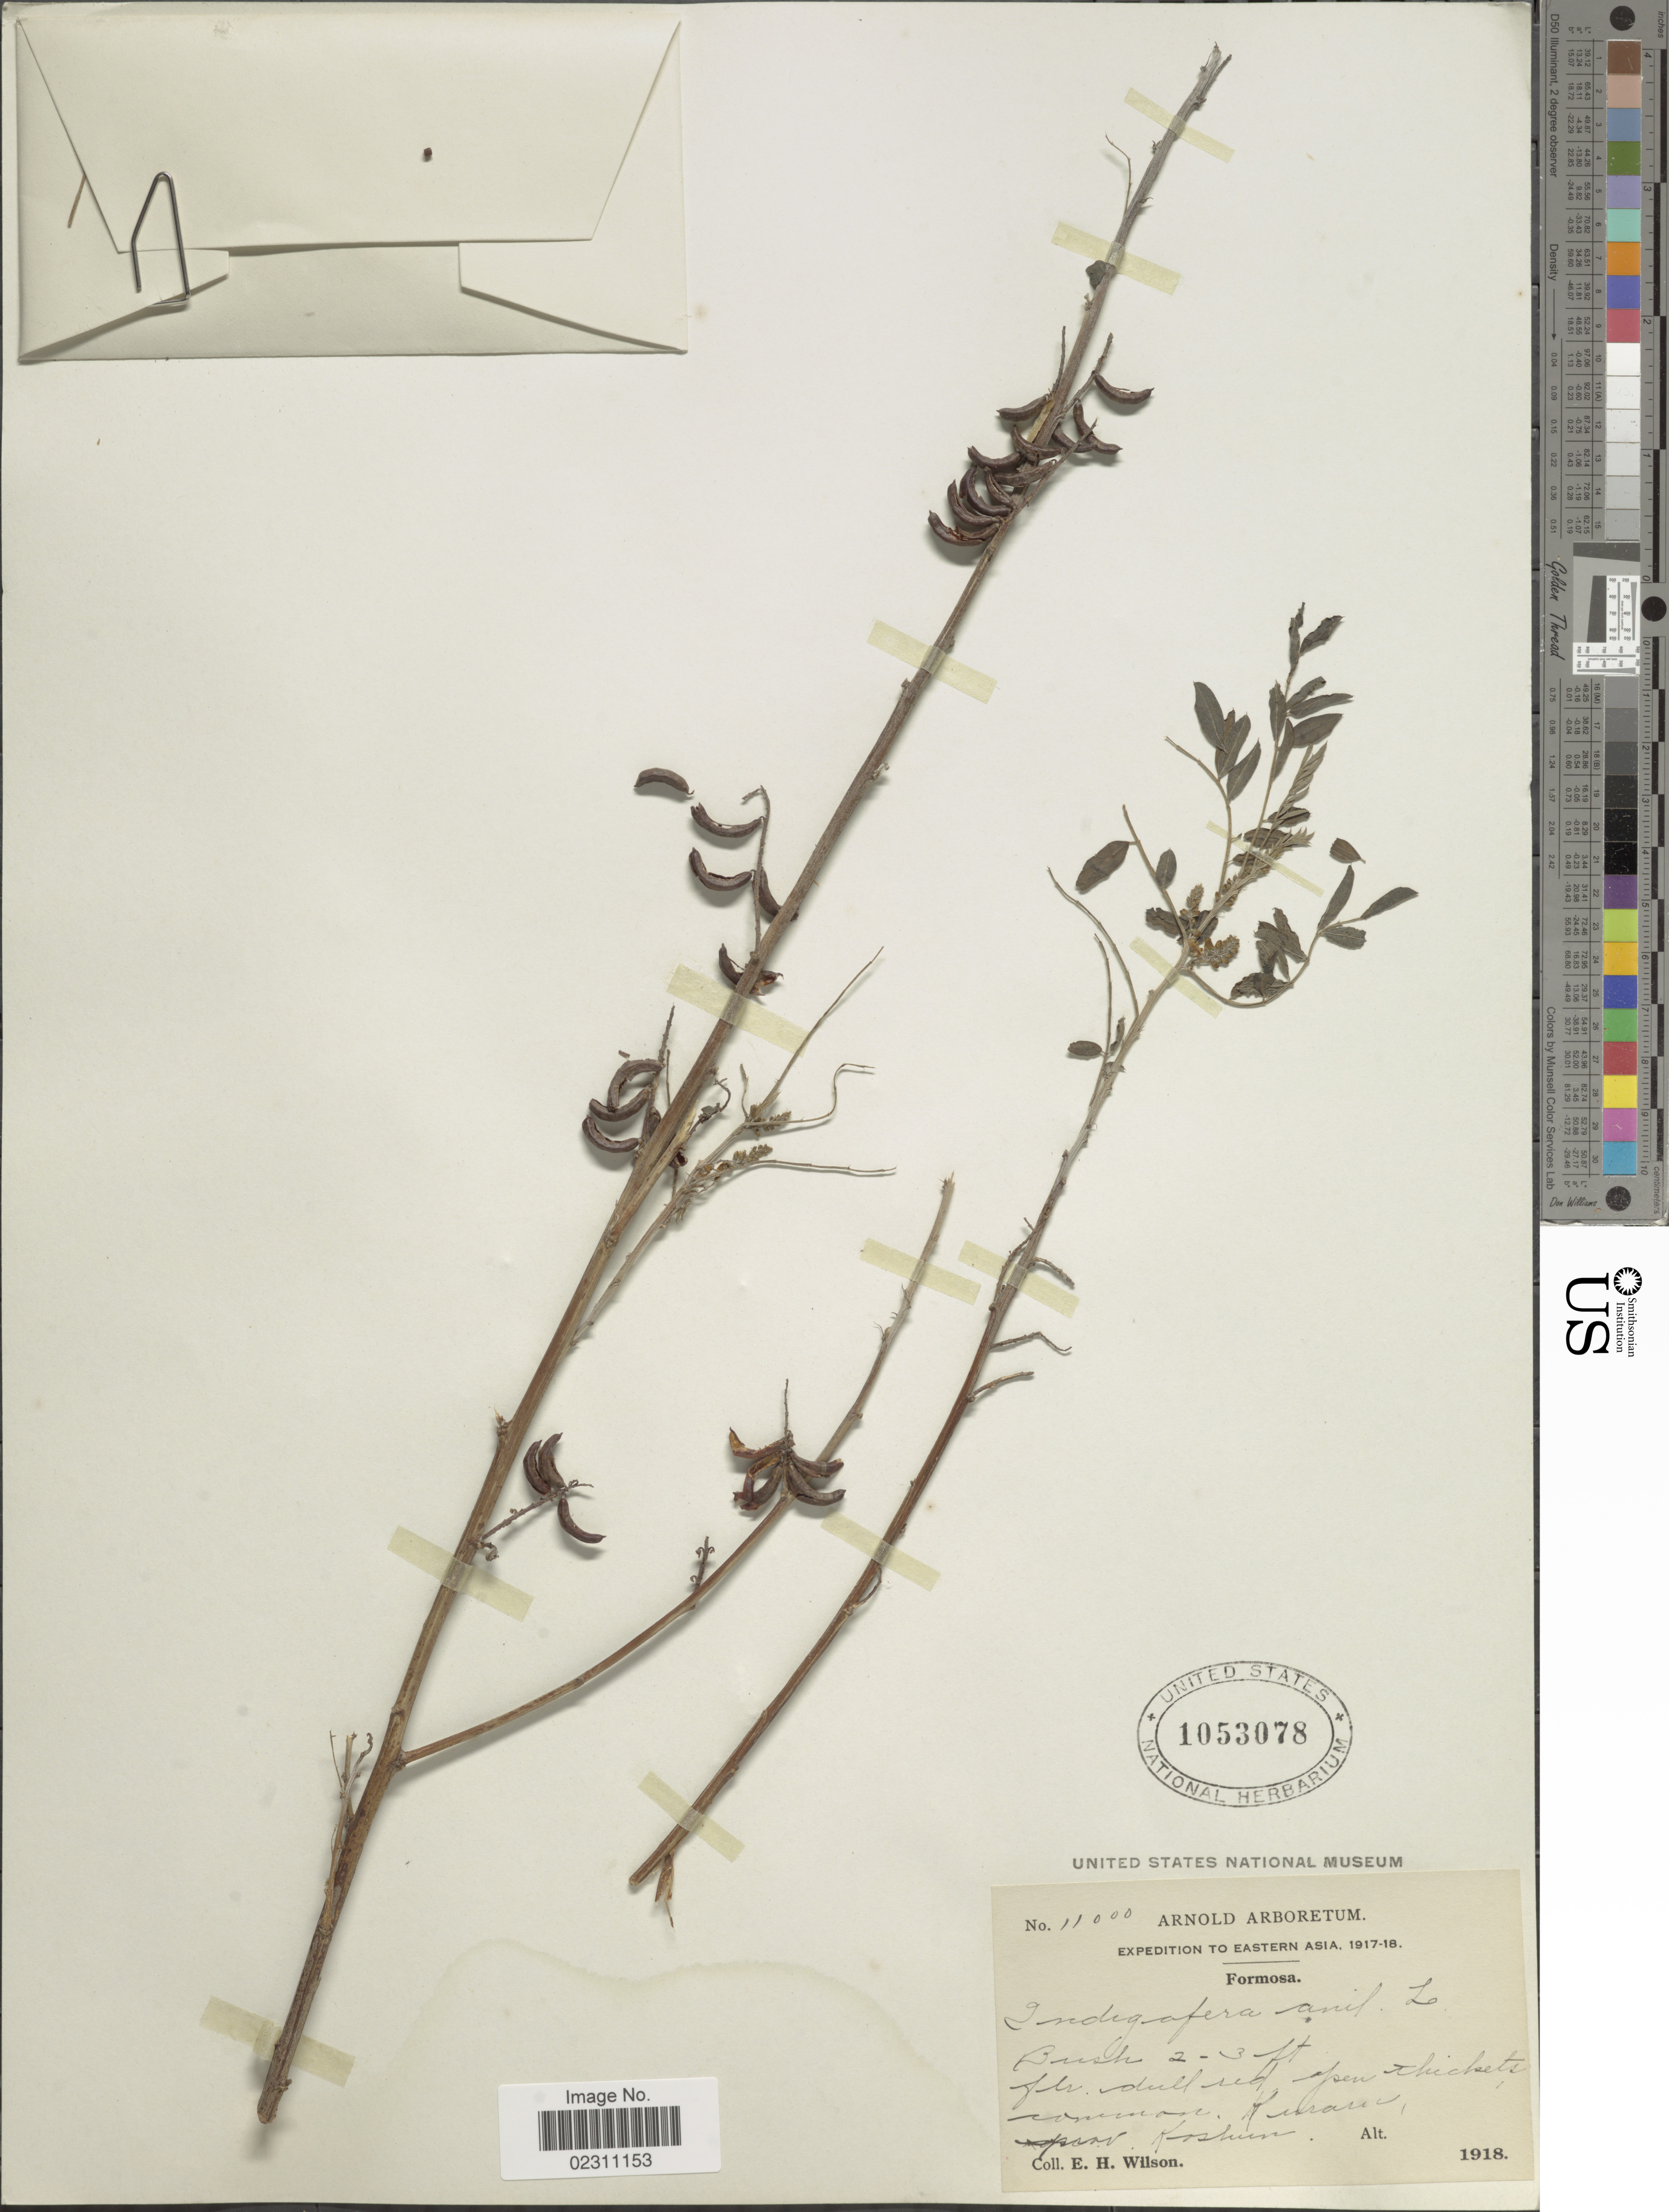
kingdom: Plantae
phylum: Tracheophyta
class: Magnoliopsida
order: Fabales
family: Fabaceae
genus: Indigofera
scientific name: Indigofera suffruticosa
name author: Mill.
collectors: E. Wilson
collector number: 11000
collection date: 1918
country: Taiwan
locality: Eastern Asia. Formosa. [illegible text]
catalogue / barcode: US 1053078